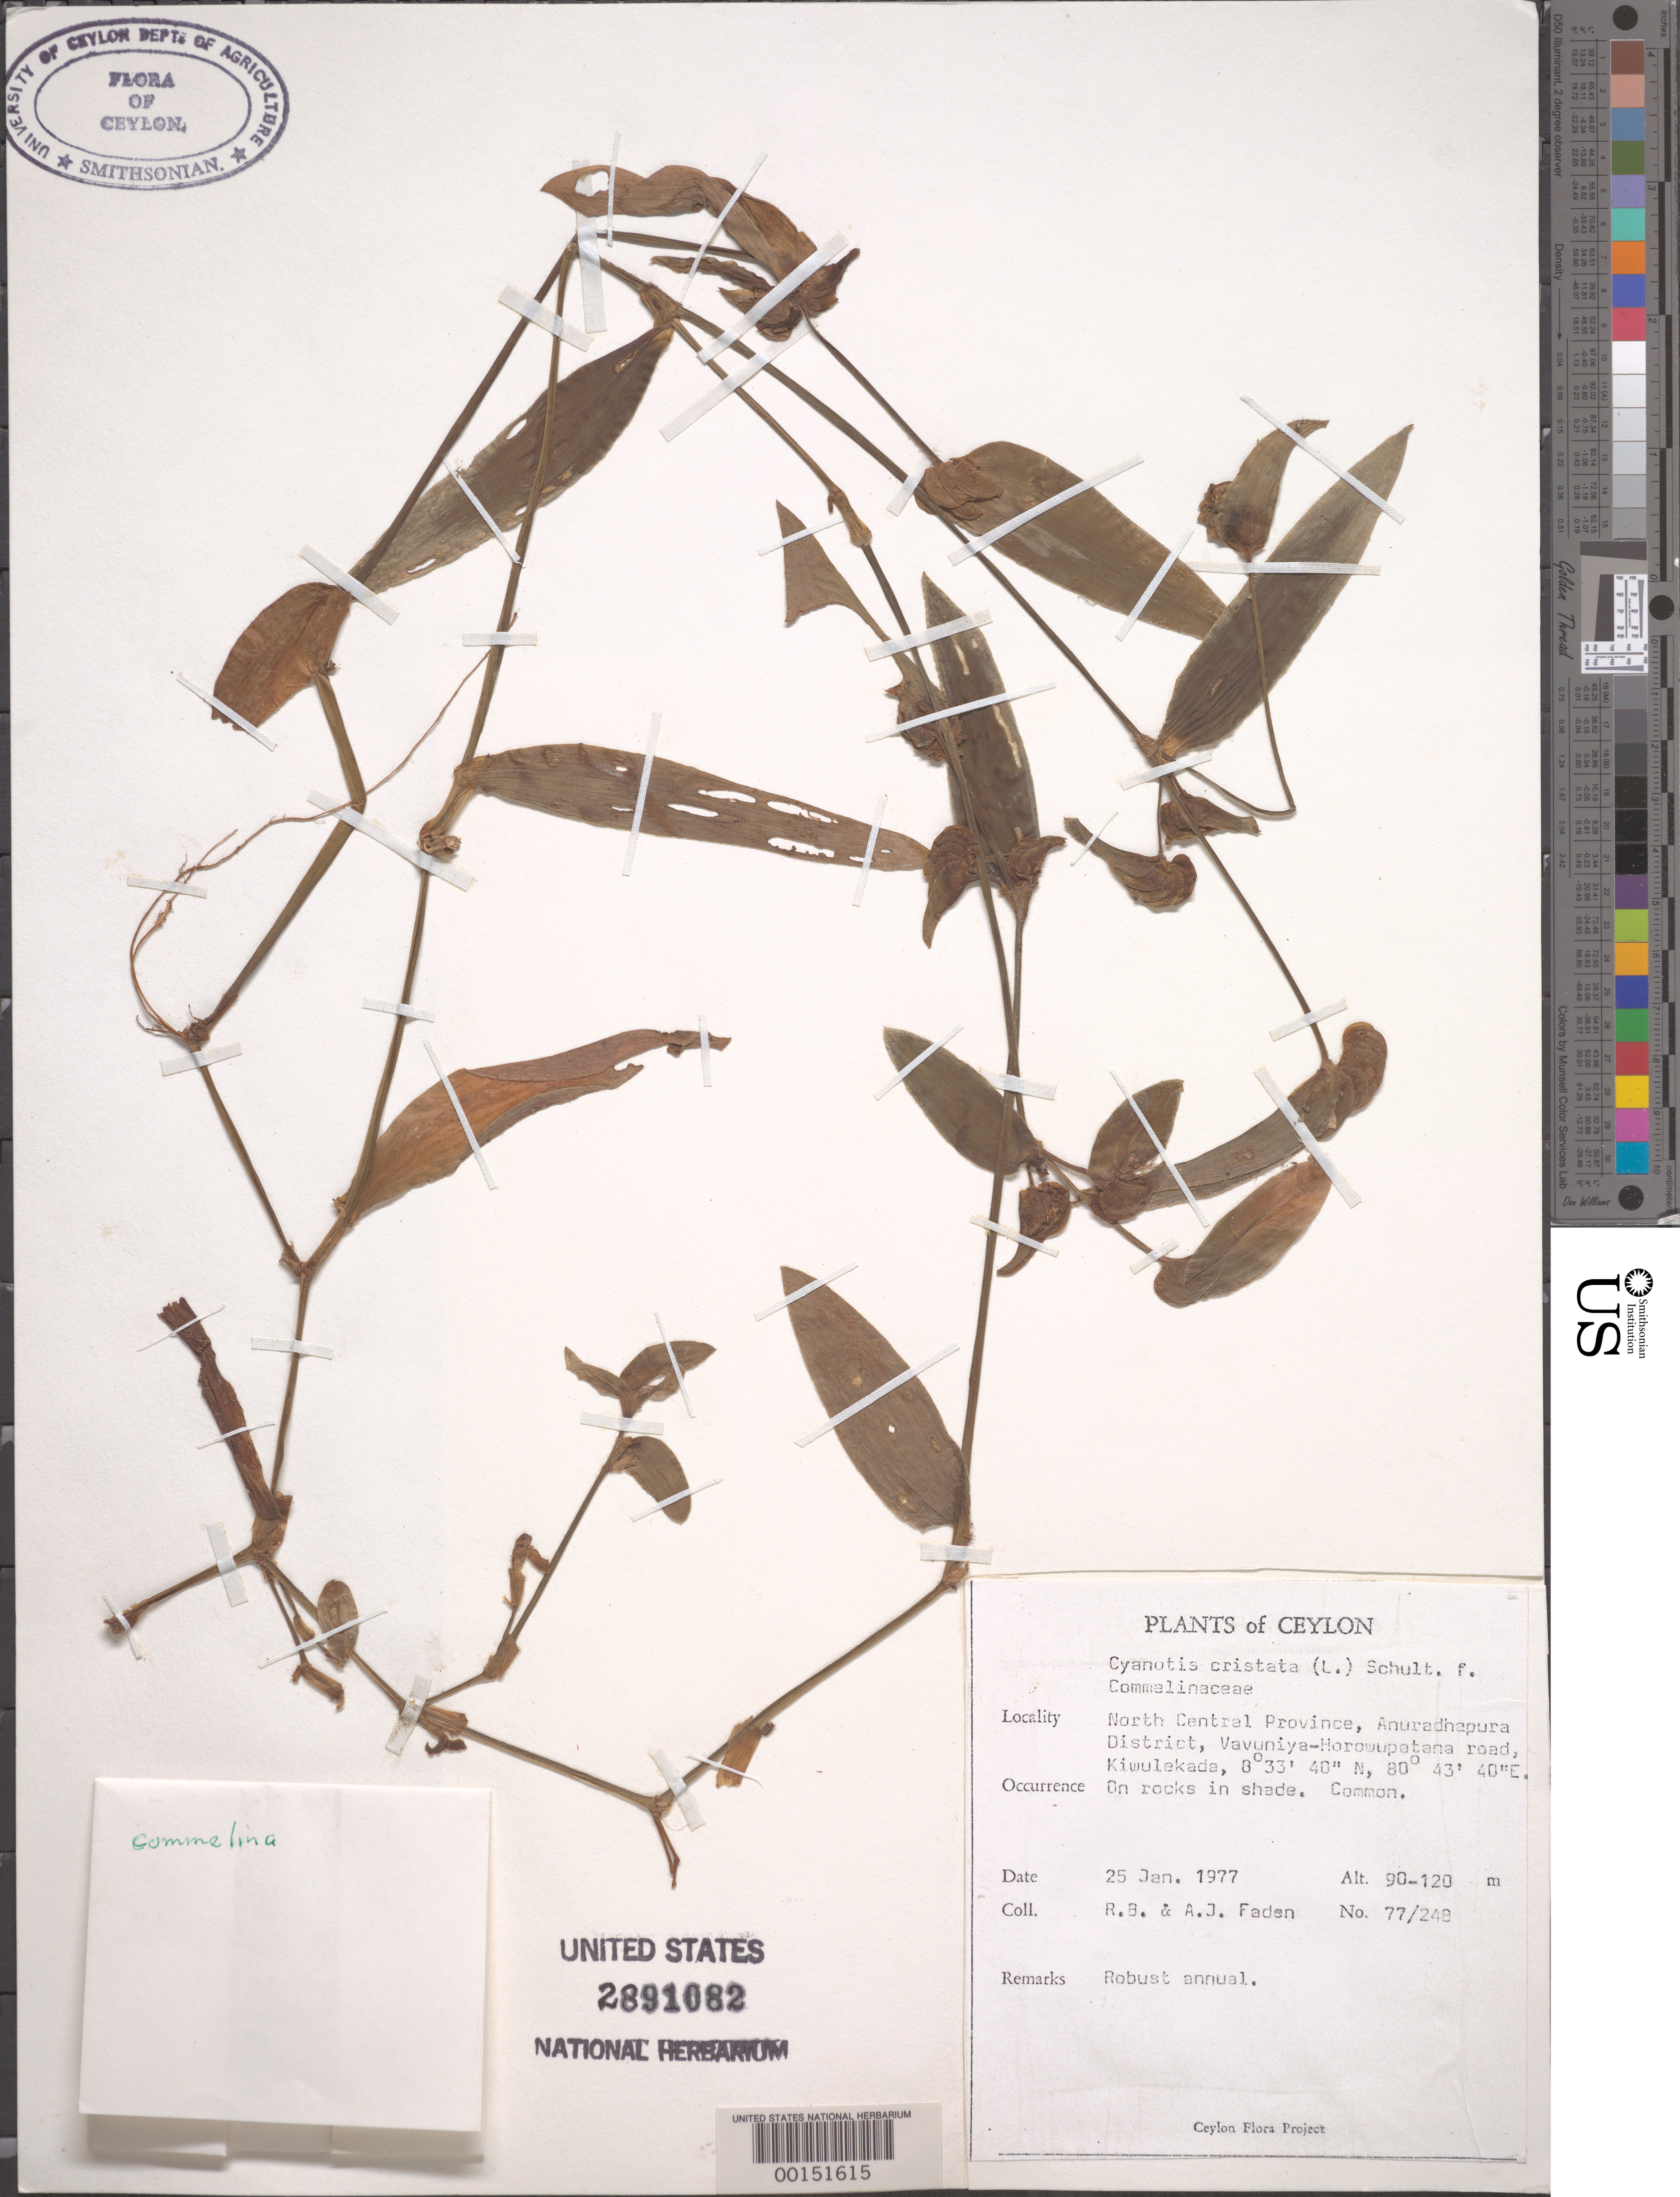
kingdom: Plantae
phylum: Tracheophyta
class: Liliopsida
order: Commelinales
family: Commelinaceae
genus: Cyanotis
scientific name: Cyanotis cristata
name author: (L.) D. Don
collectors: R. B. Faden & A. J. Faden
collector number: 77/248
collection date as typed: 25 Jan 1977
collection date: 1977-01-25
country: Sri Lanka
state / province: North Central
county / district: Anuradapura Dist.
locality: Vavuniya-horowupatana road, kiwulekada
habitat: On rocks in shade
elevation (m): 90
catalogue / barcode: US 2891082